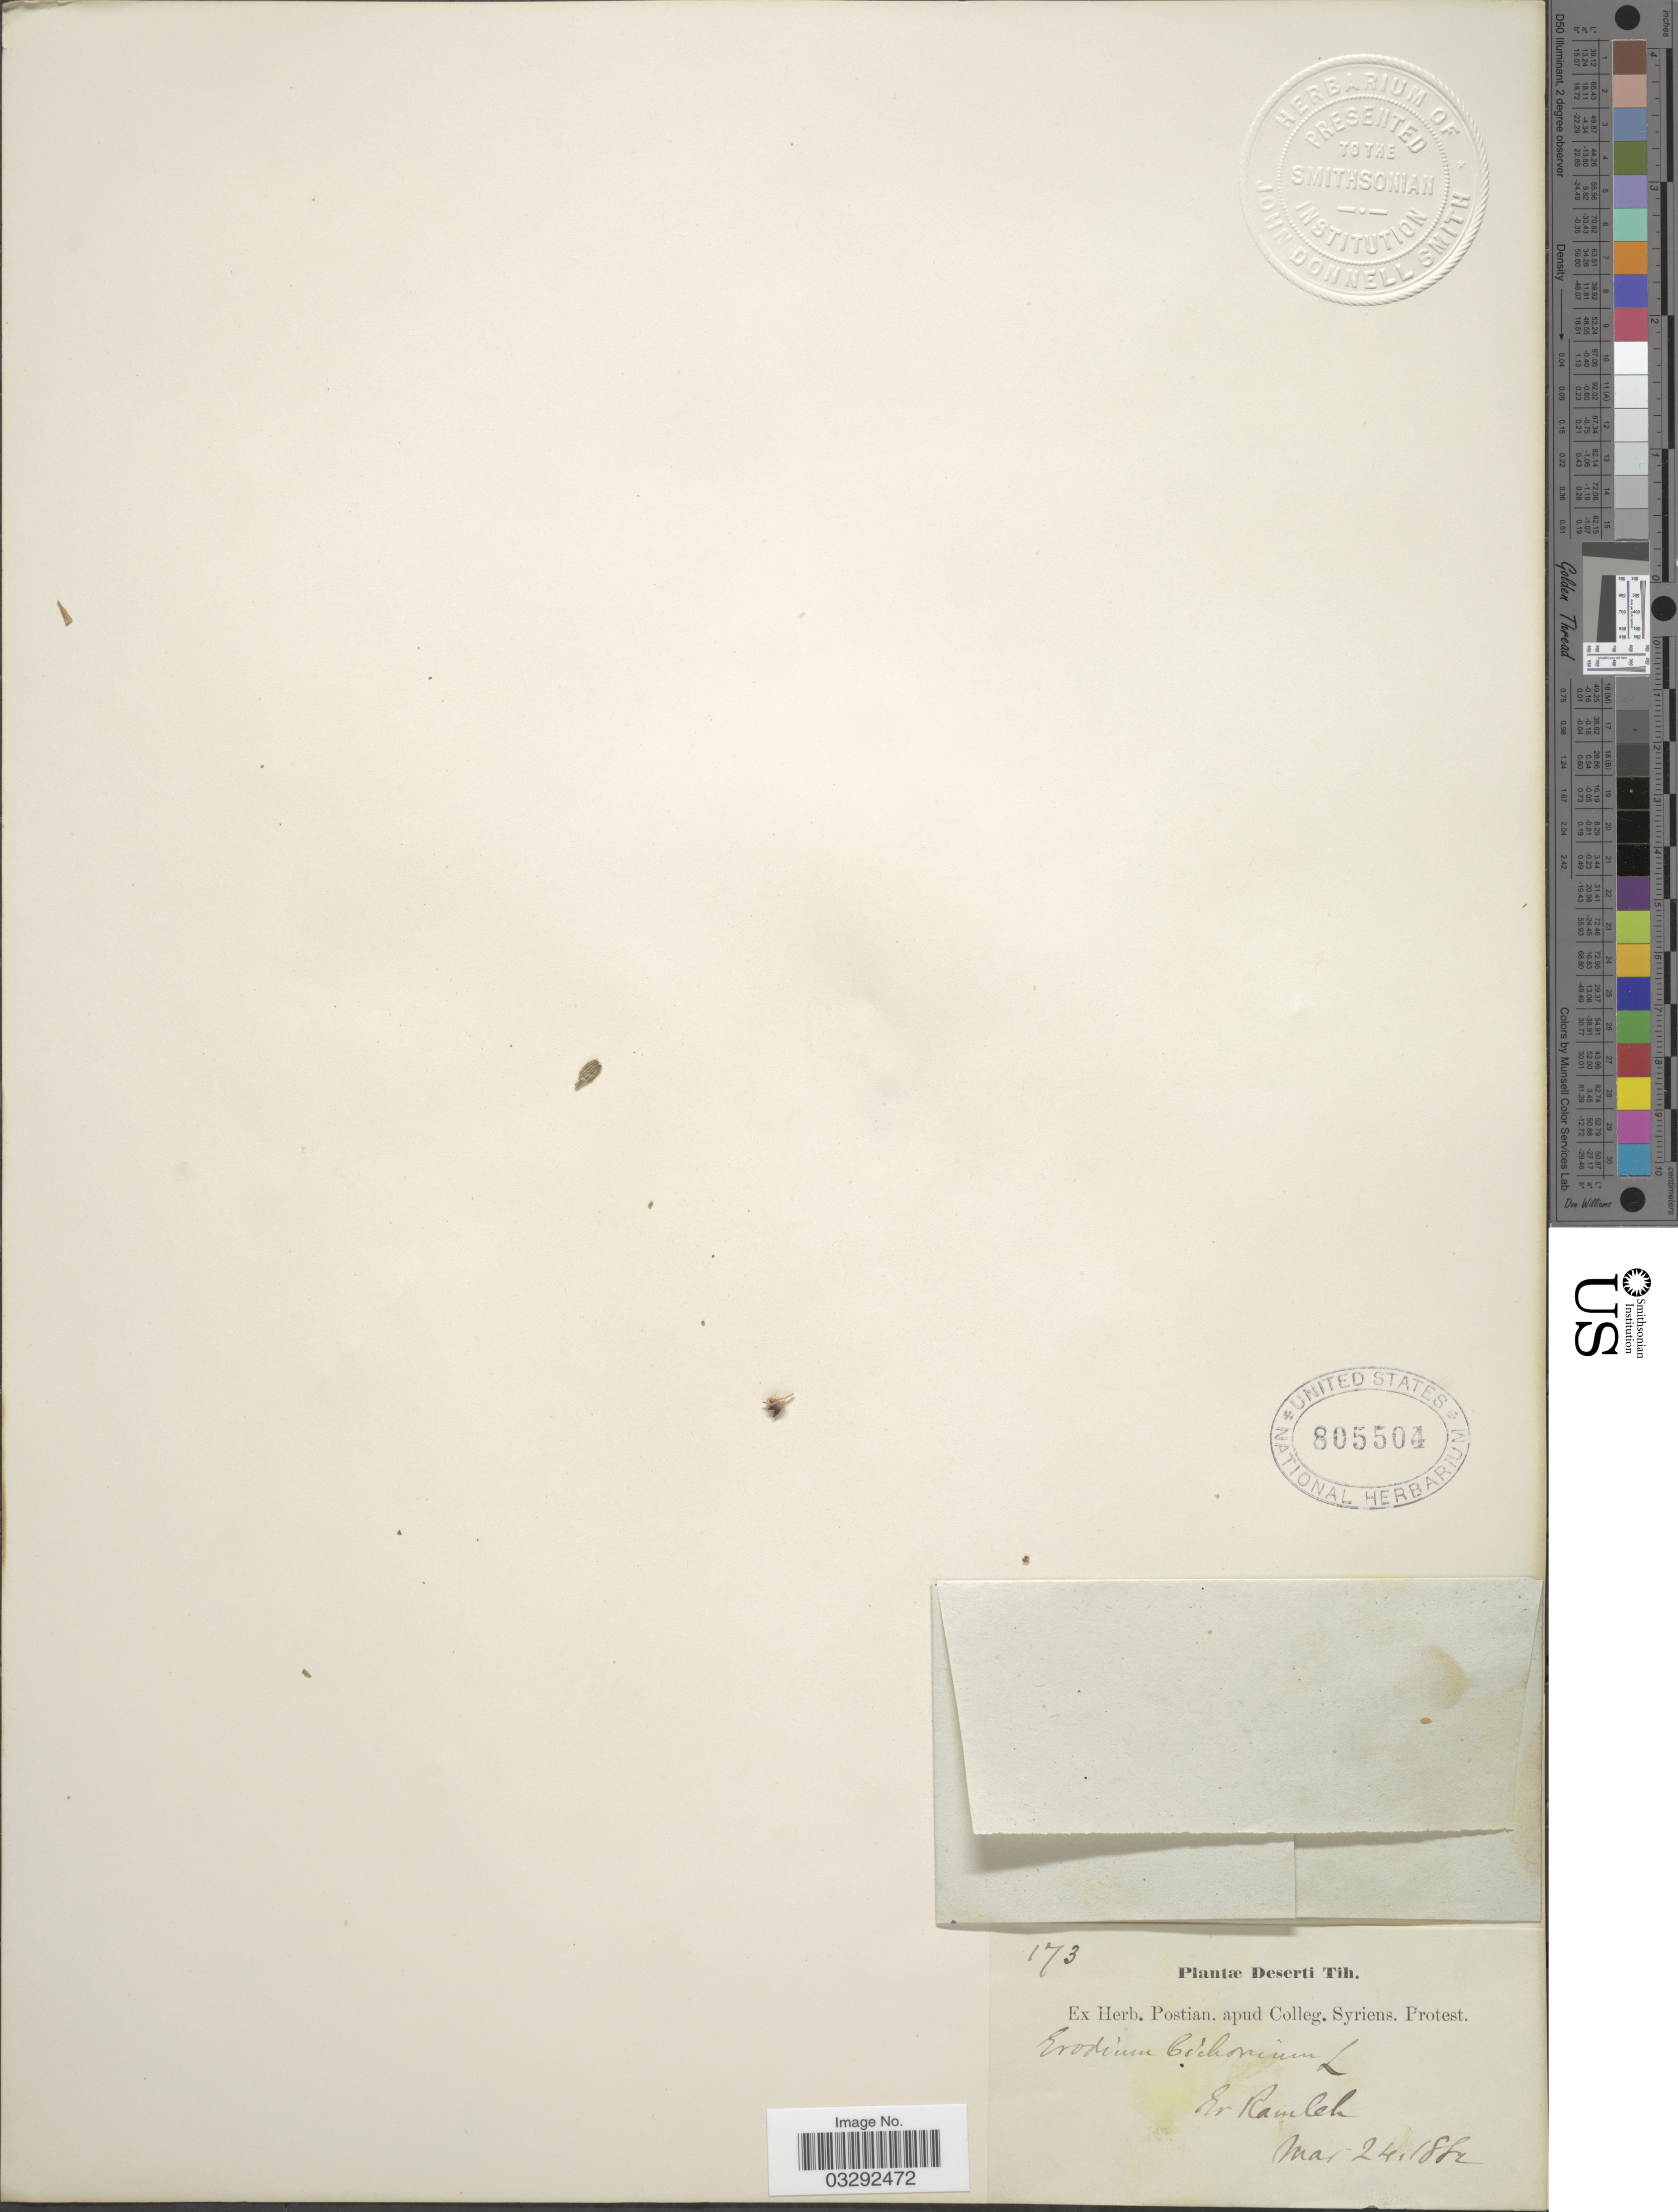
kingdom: Plantae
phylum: Tracheophyta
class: Magnoliopsida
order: Geraniales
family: Geraniaceae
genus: Erodium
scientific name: Erodium ciconium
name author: (L.) L'Hér.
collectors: ex herb. Postian. apud Colleg. Syriens. Protest. USE "Fannie P. A. Shepard" (10308853) AS PRIMARY COLLECTOR INSTEAD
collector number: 173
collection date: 1883-03-24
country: Israel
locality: Deserti Tih. Er Ramleh.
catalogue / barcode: US 805504